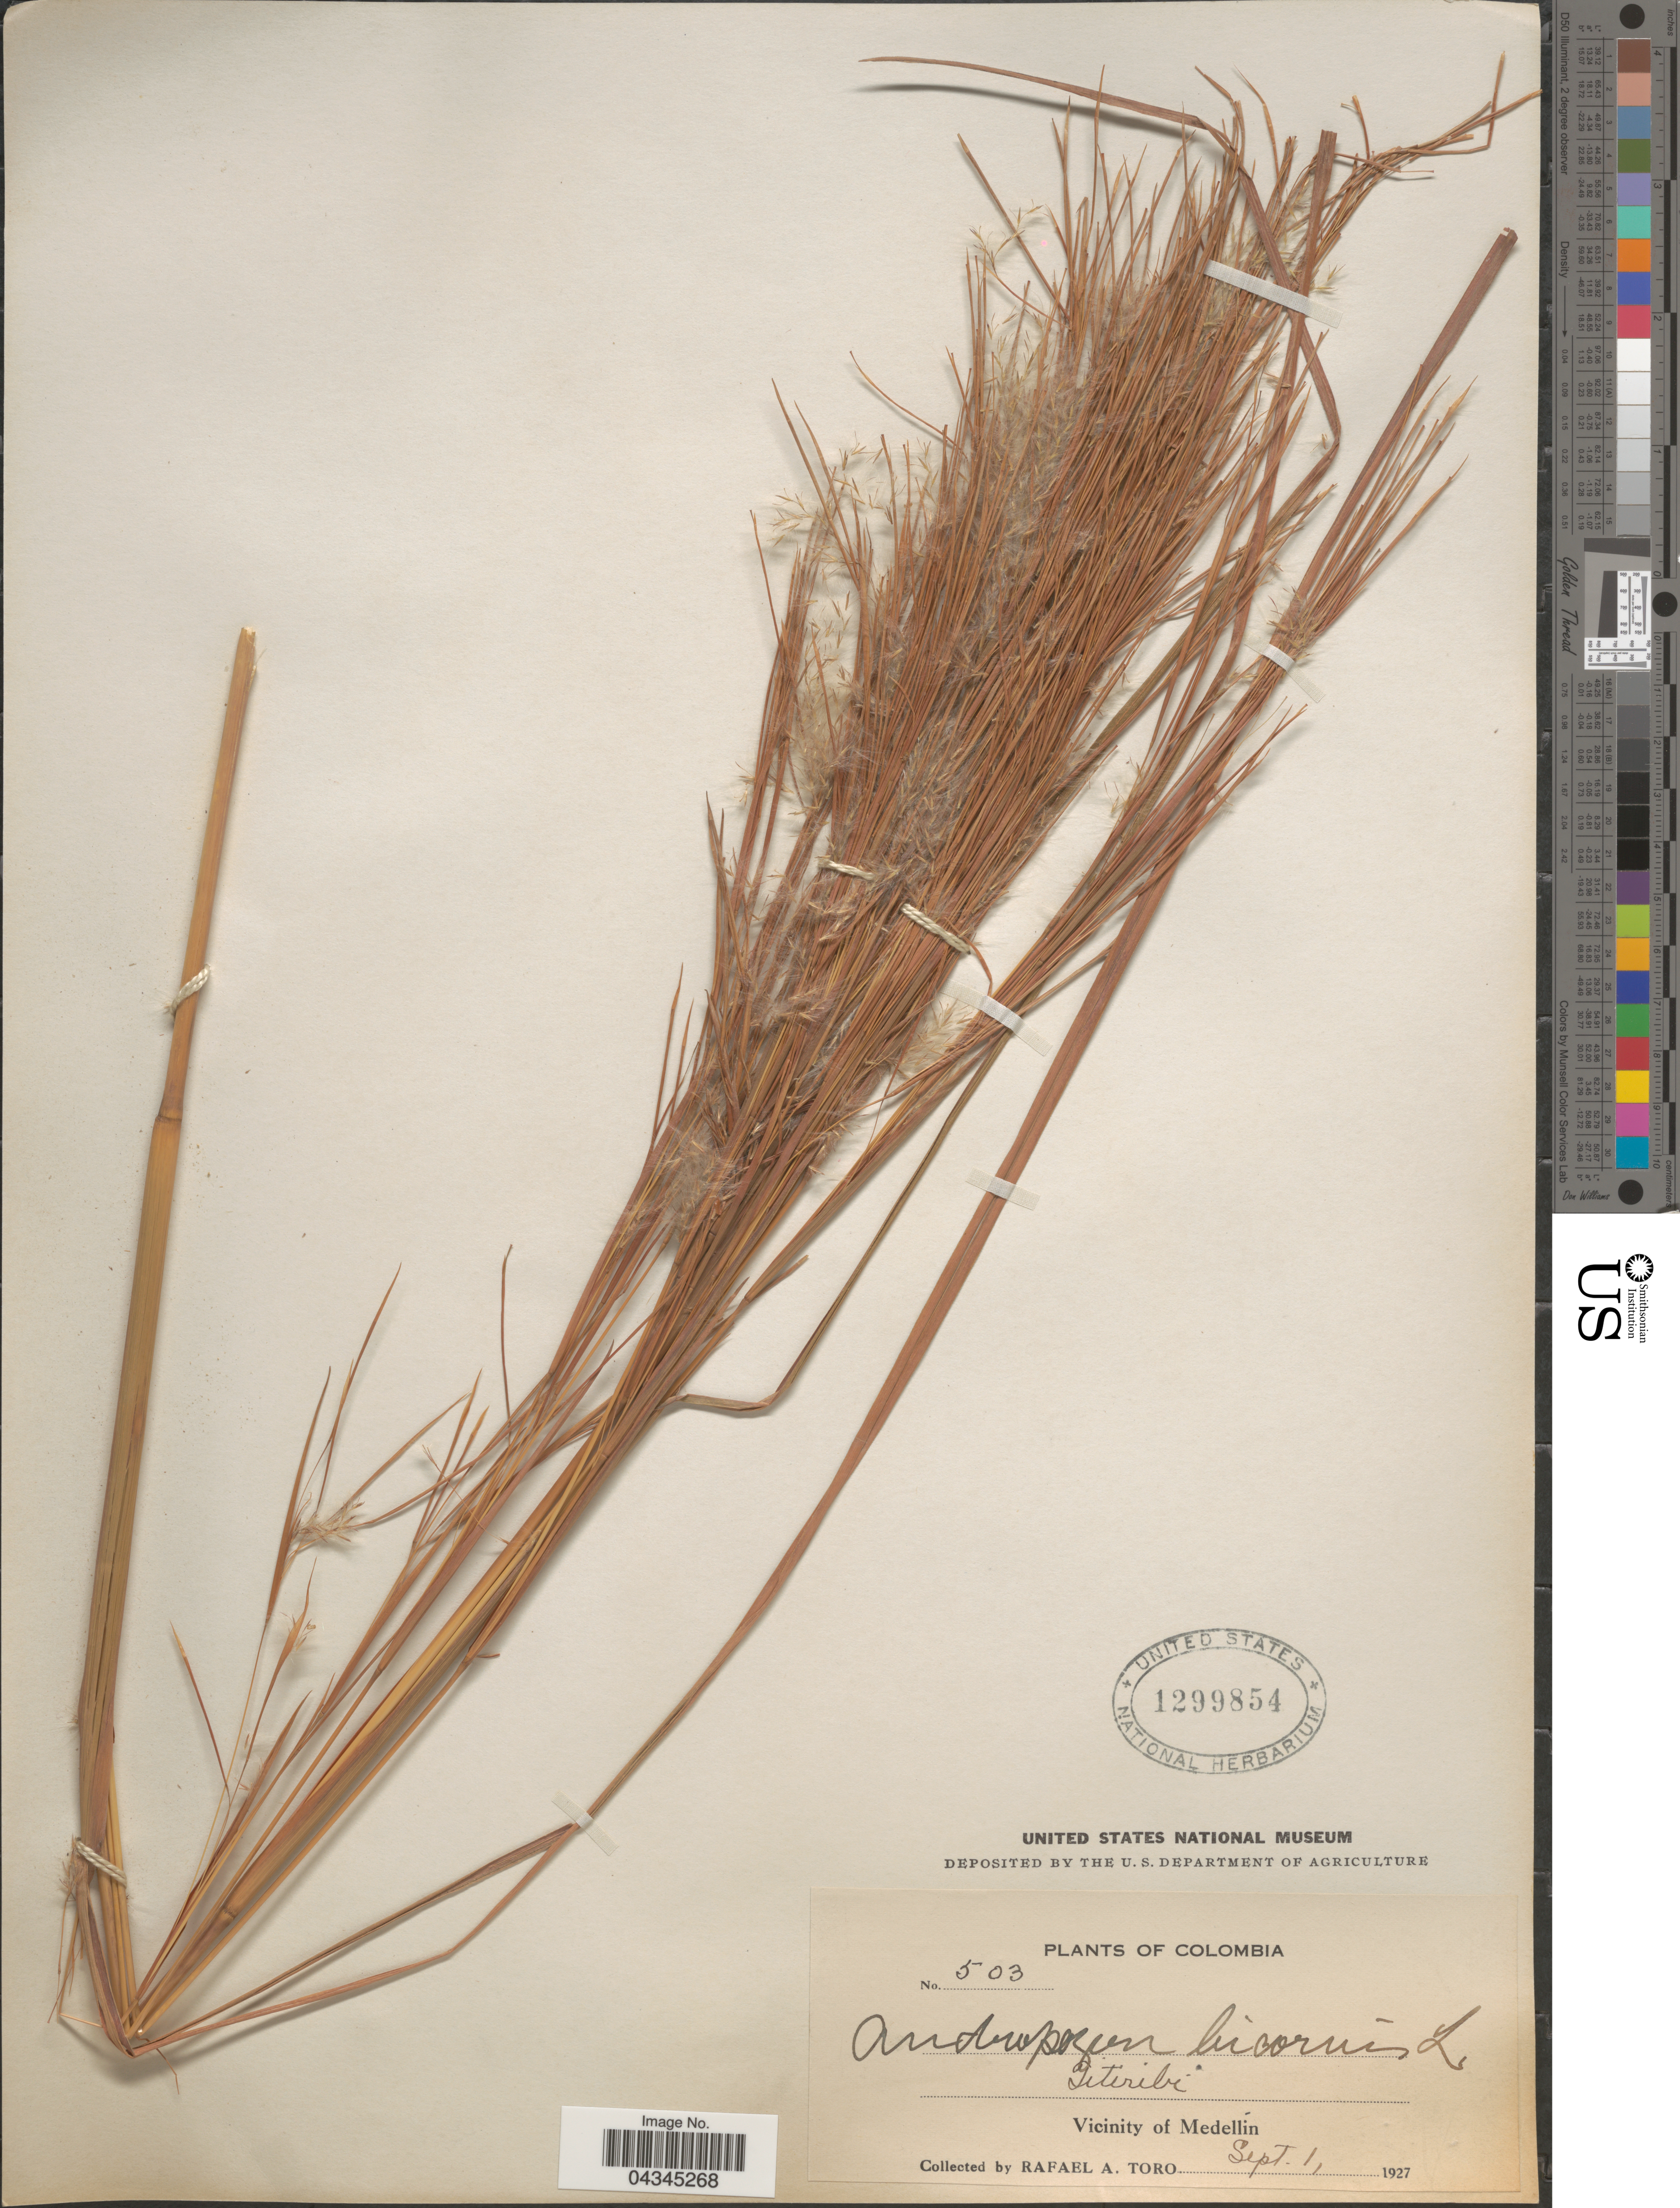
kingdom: Plantae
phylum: Tracheophyta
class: Liliopsida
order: Poales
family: Poaceae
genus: Andropogon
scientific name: Andropogon bicornis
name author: L.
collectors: R. A. Toro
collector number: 503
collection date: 1927-09-01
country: Colombia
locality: Titiribi. Vicinity of Medellín.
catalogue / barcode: US 1299854